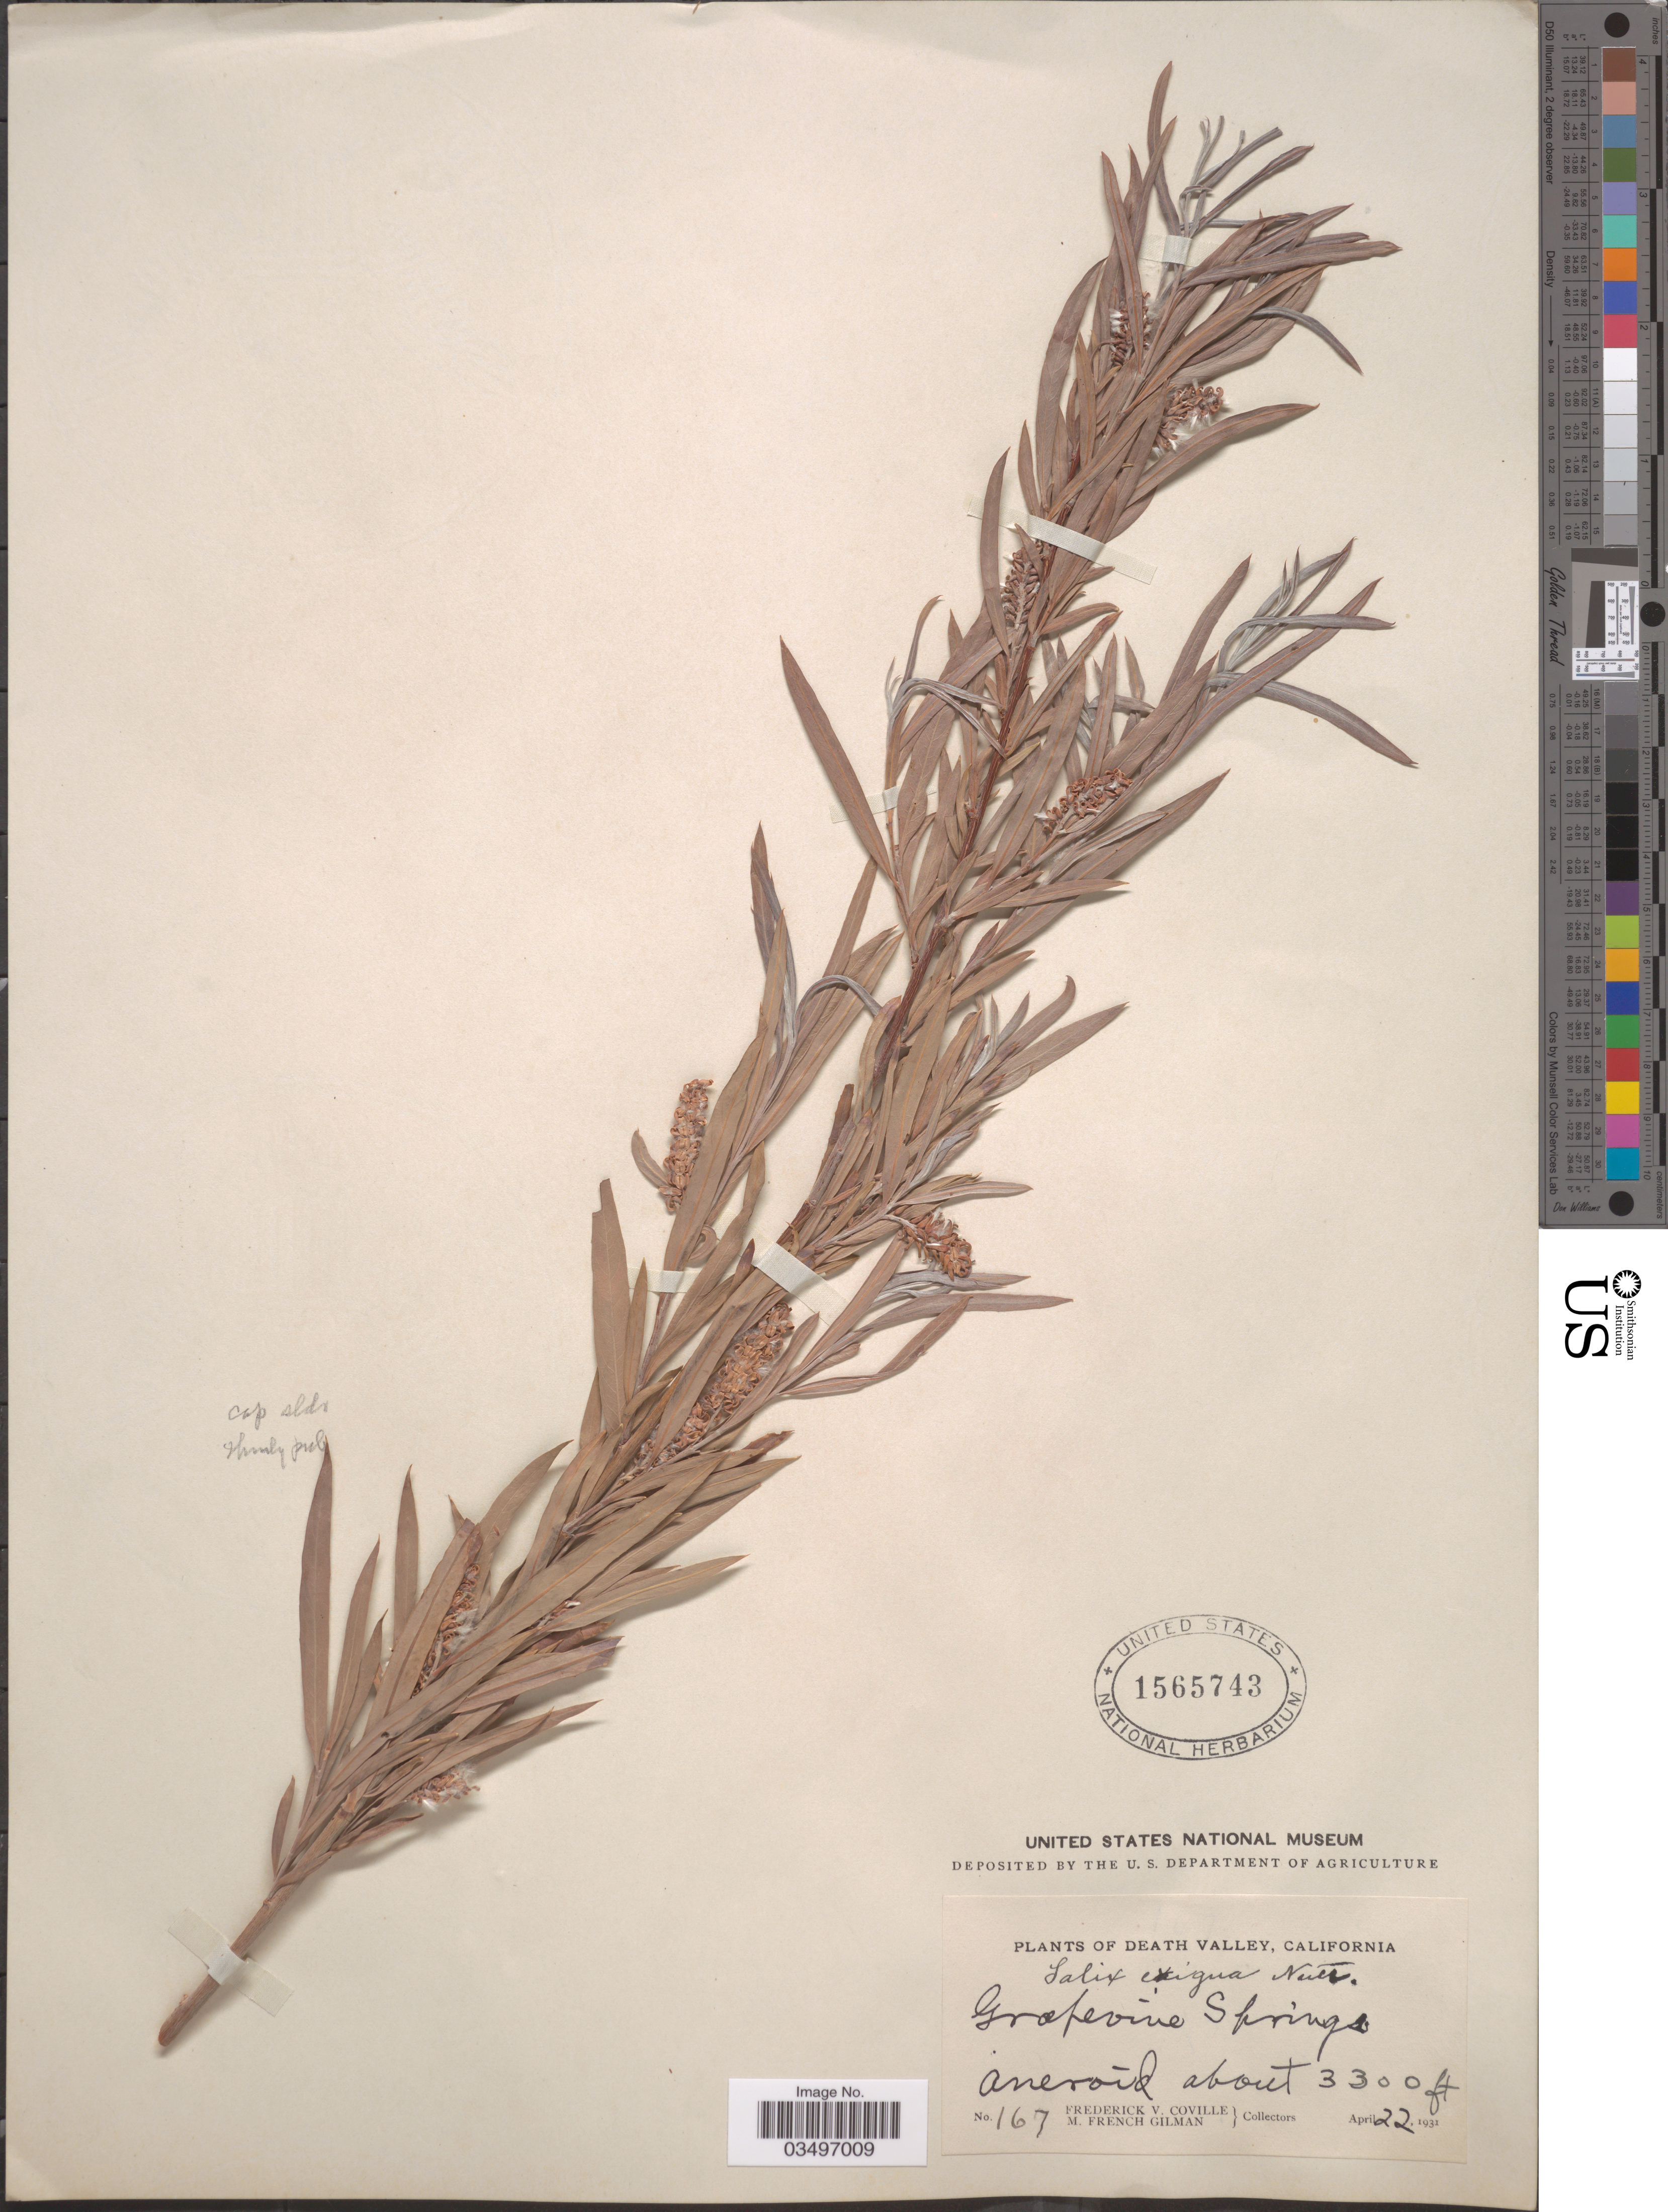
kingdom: Plantae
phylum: Tracheophyta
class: Magnoliopsida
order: Malpighiales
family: Salicaceae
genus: Salix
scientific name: Salix exigua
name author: Nutt.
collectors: F. V. Coville & M. F. Gilman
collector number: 167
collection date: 1931-04-22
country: United States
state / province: California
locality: Death Valley. Grapevine Springs.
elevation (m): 1006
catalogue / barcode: US 1565743